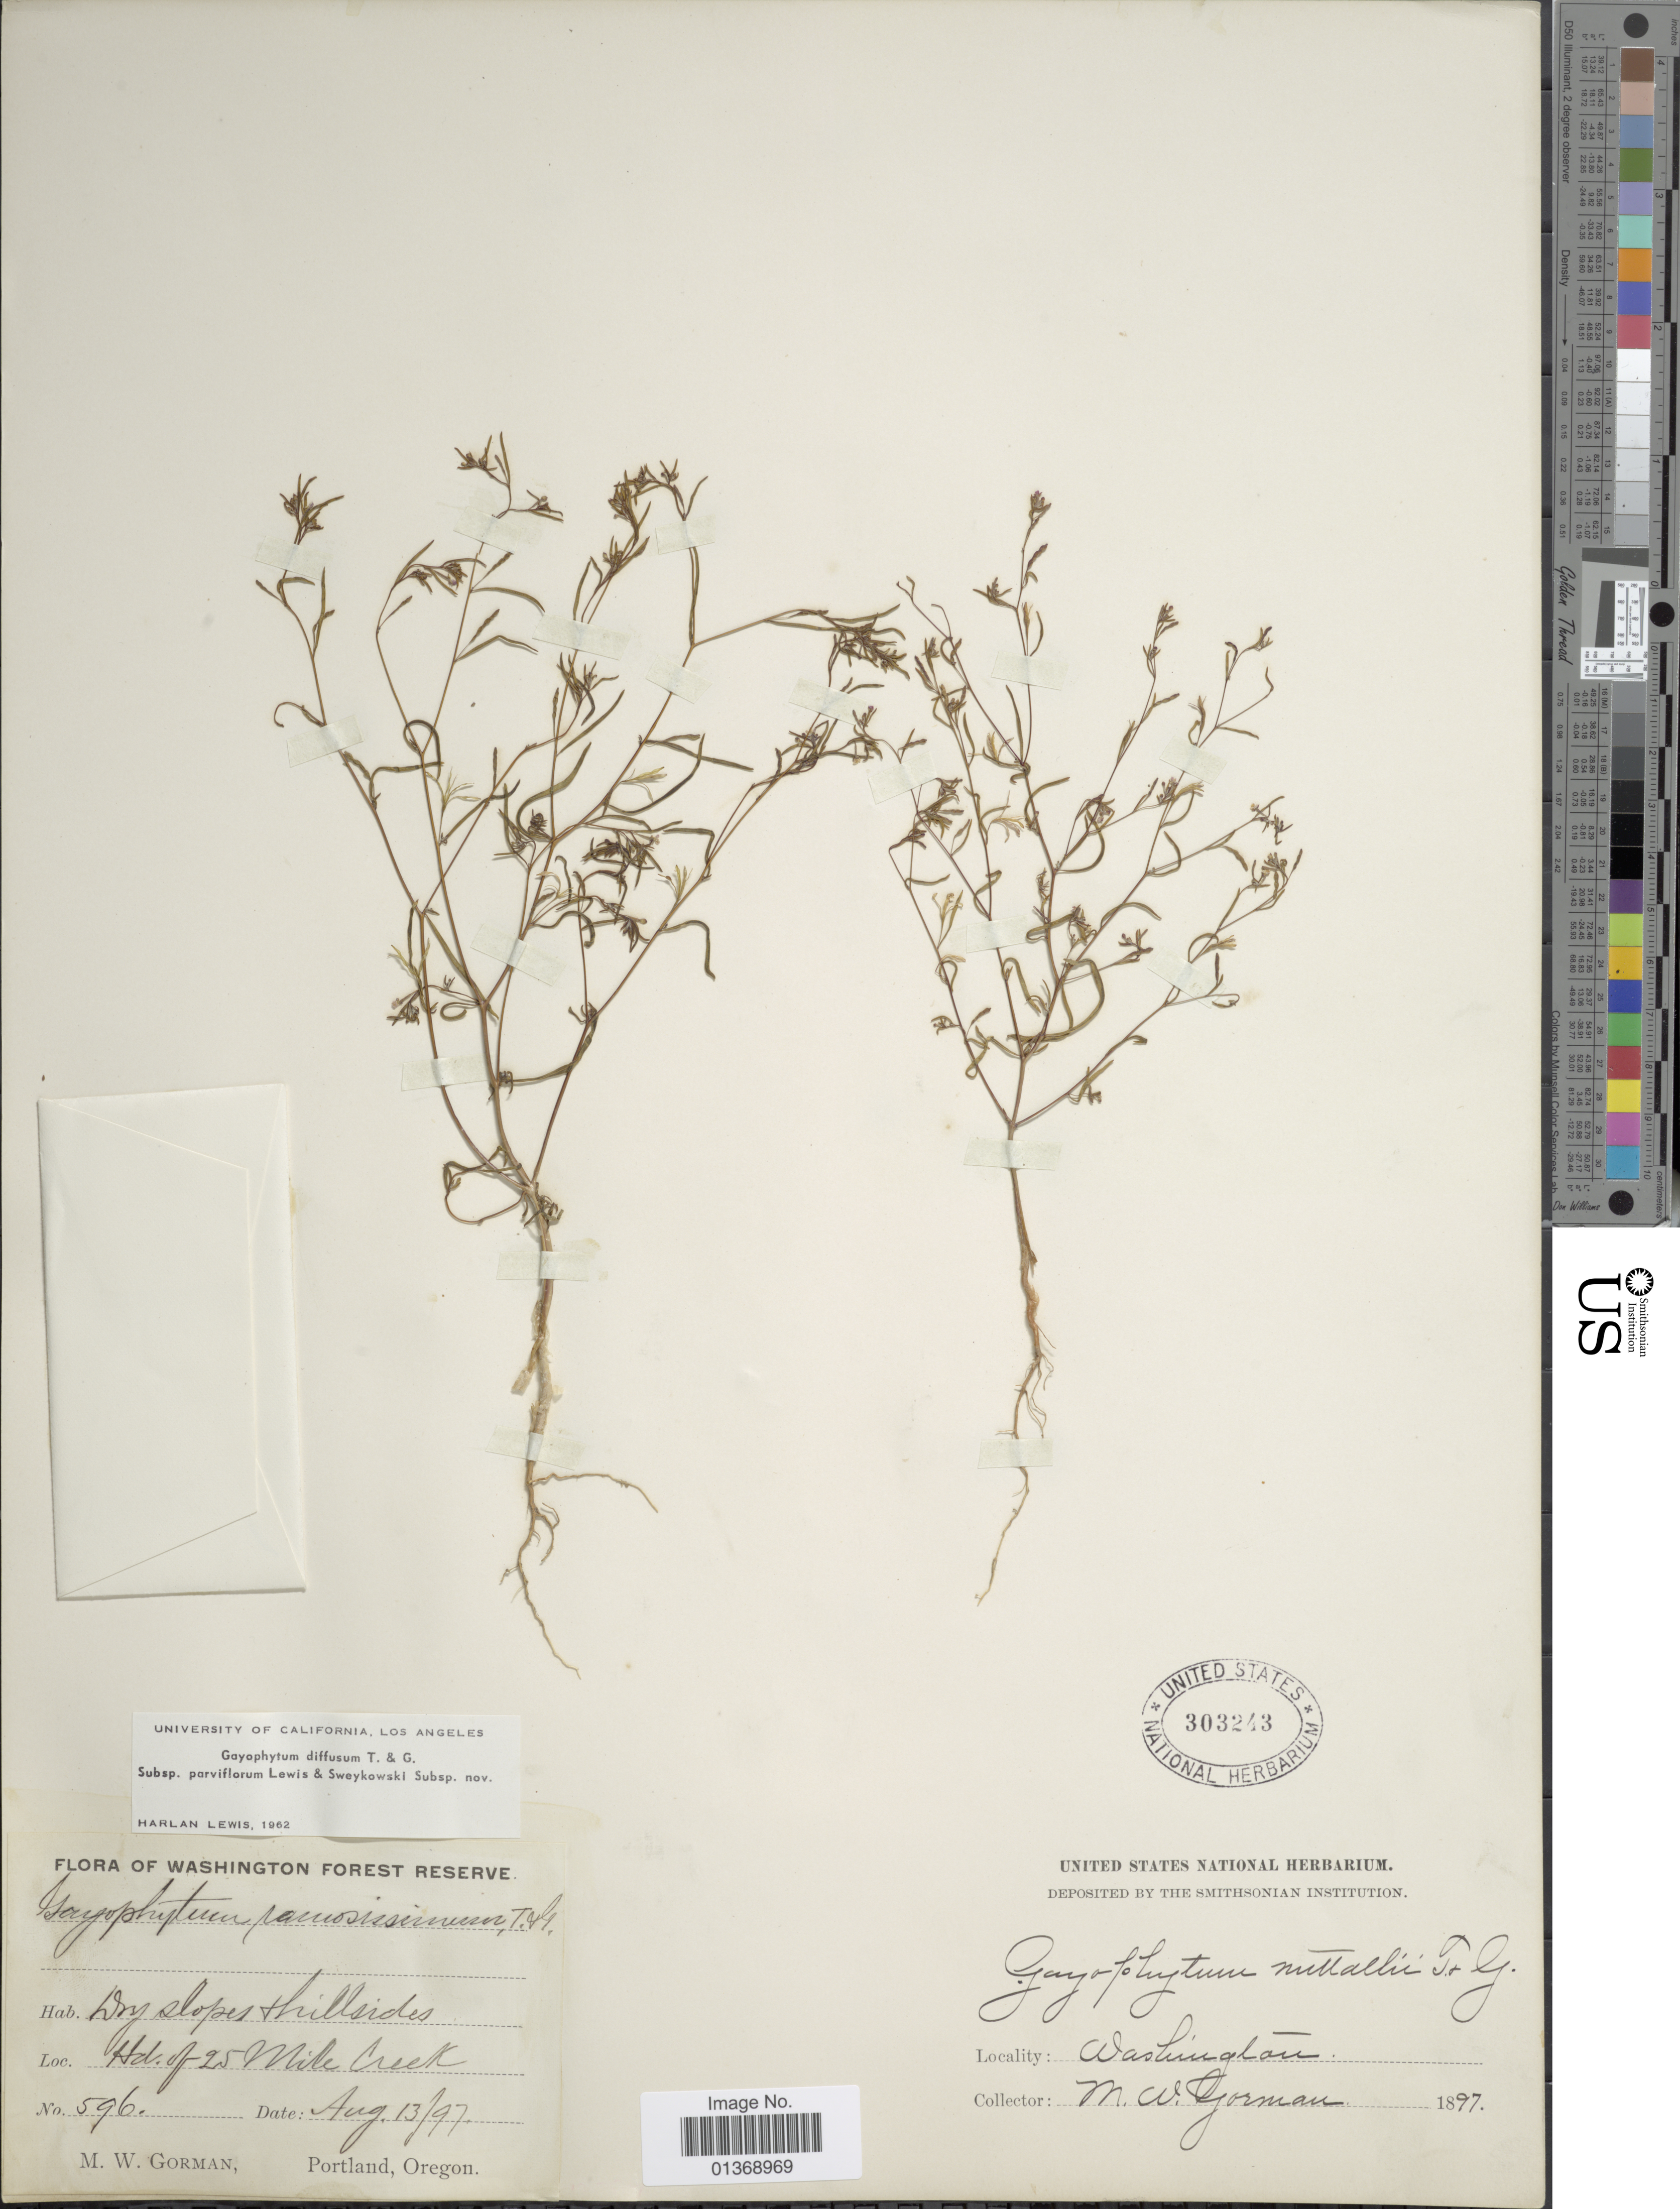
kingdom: Plantae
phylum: Tracheophyta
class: Magnoliopsida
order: Myrtales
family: Onagraceae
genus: Gayophytum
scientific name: Gayophytum diffusum subsp. parviflorum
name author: F. H. Lewis & Szweyk.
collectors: M. W. Gorman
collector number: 596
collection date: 1897-08-13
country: United States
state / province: Washington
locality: Hd. of 25 Mile Creek, Portland, Oregon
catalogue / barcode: US 303243